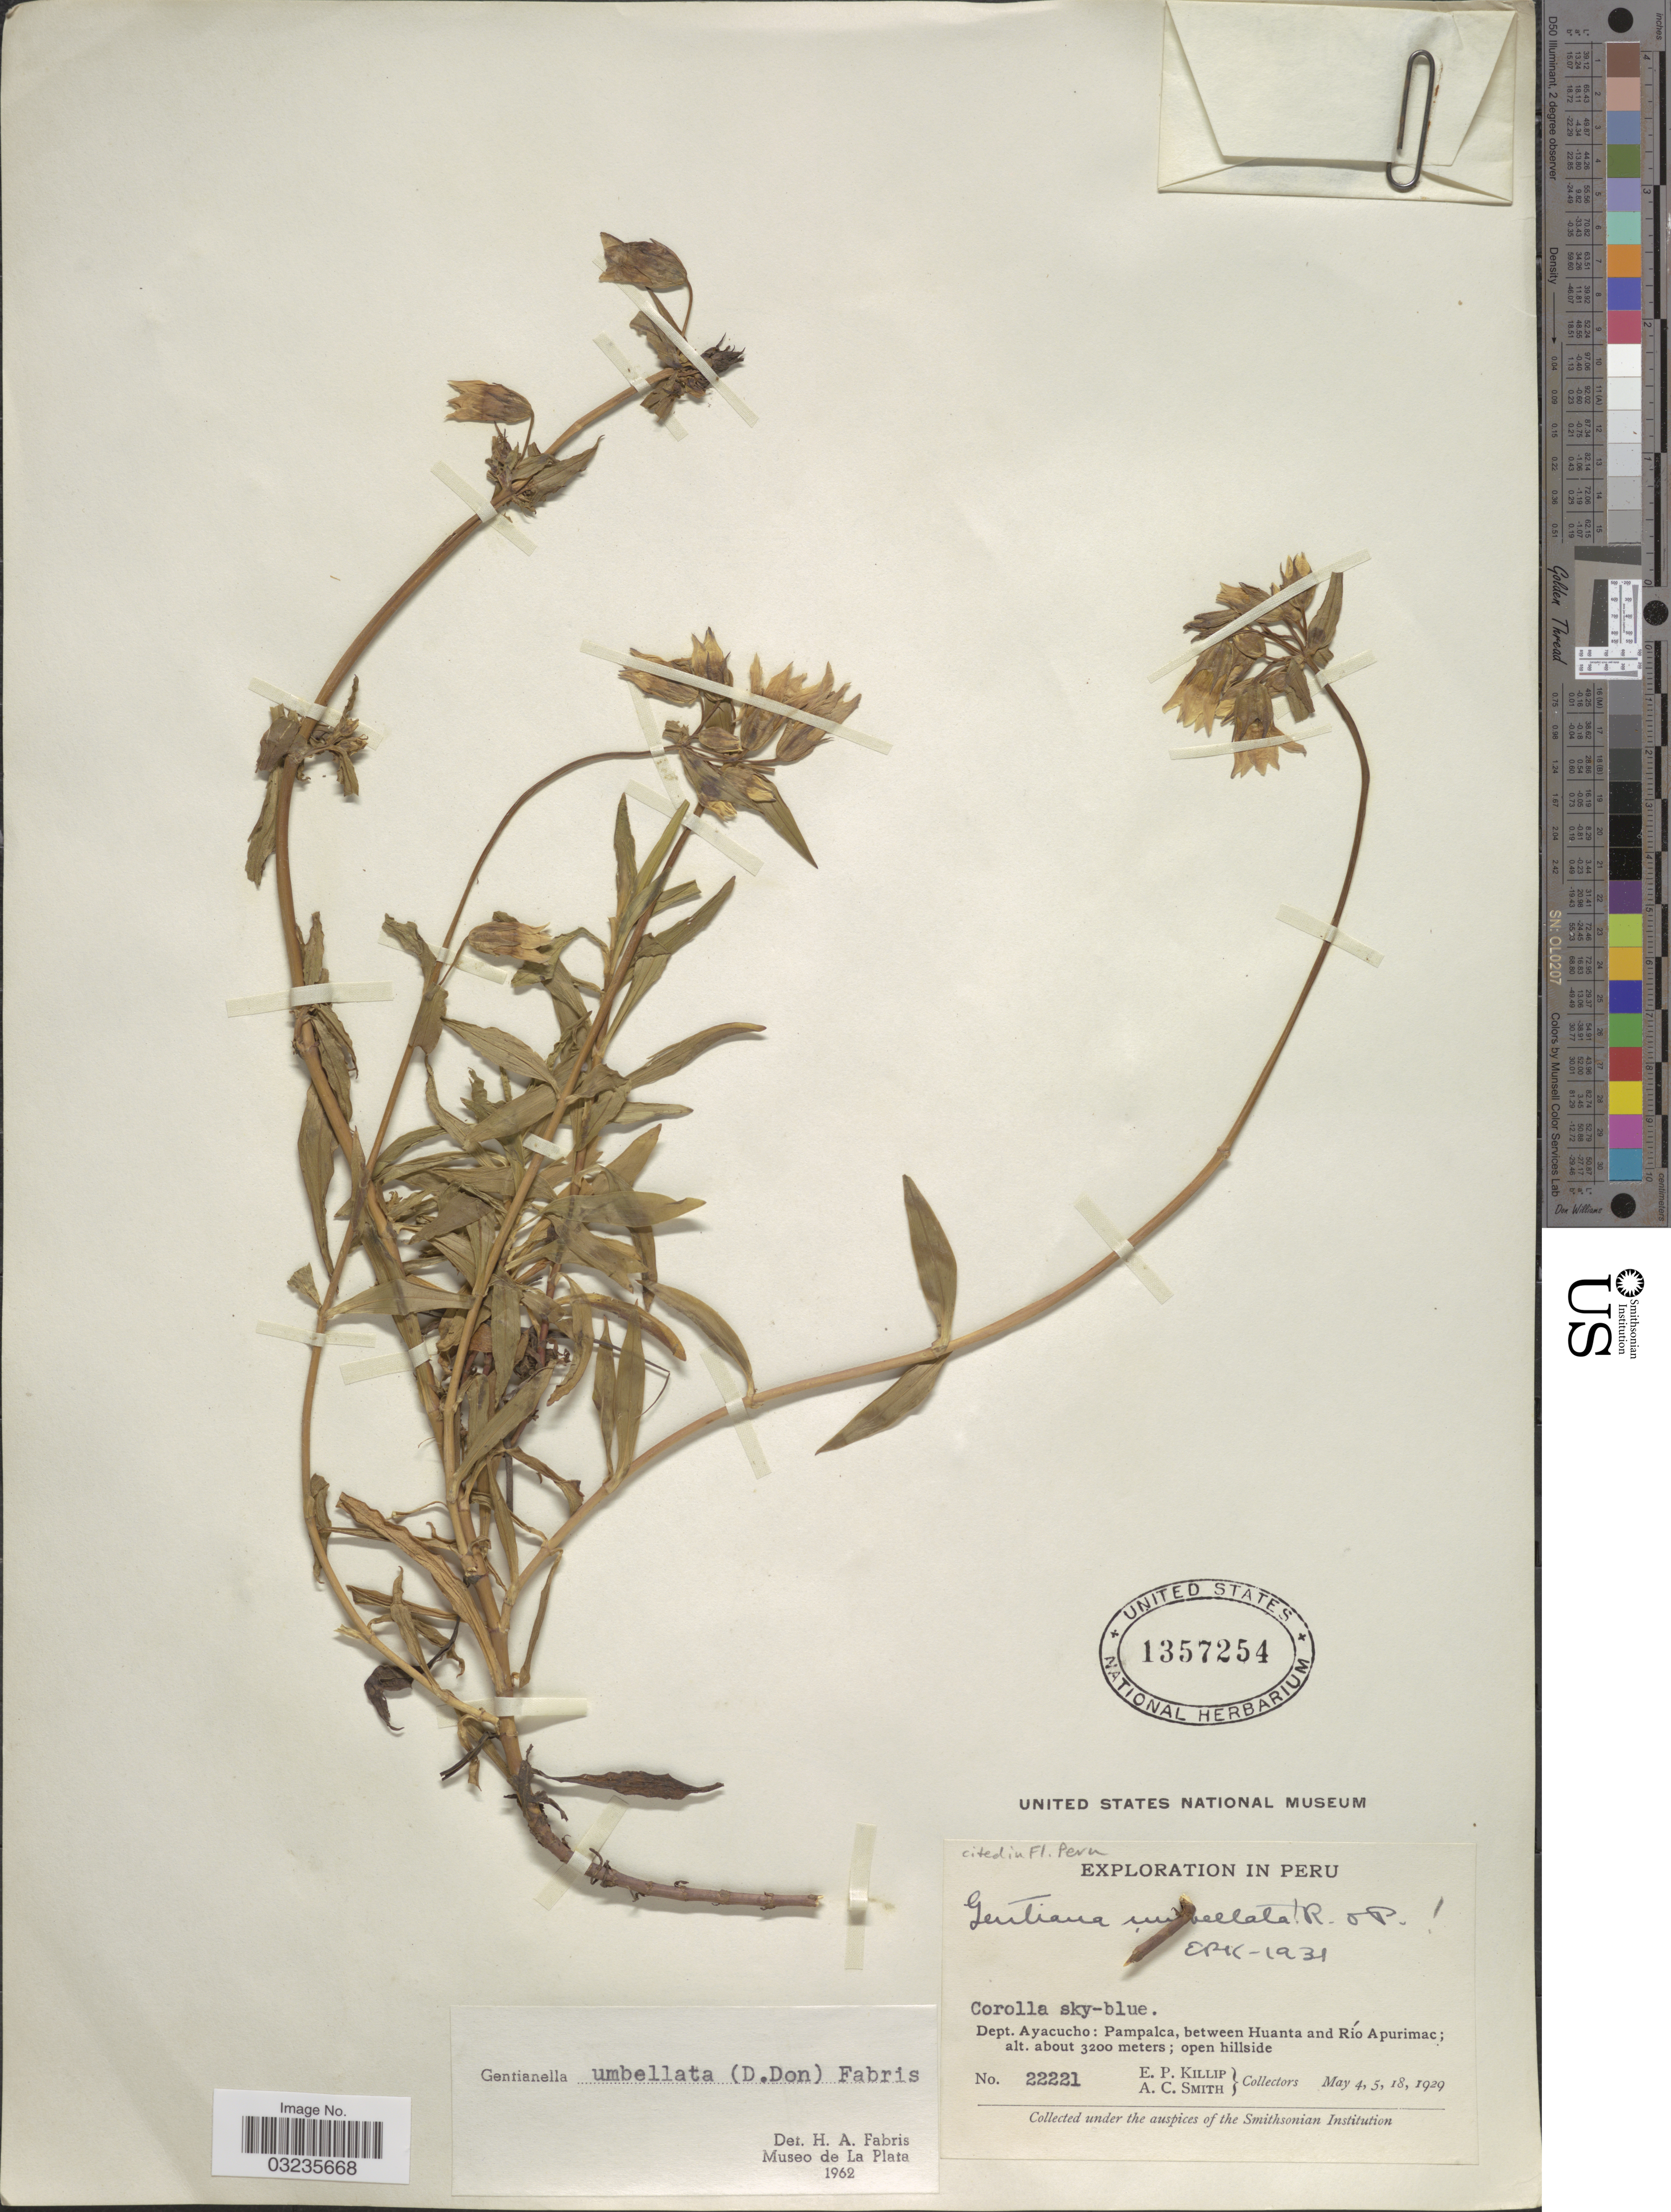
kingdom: Plantae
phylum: Tracheophyta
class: Magnoliopsida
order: Gentianales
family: Gentianaceae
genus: Gentianella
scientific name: Gentianella sp.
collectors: E. P. Killip & A. C. Smith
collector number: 22221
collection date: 1929-05-04/1929-05-18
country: Peru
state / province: Ayacucho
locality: Dept. Ayacucho: Pampalca, between Huanta and Río Apurimac.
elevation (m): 3200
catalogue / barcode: US 1357254